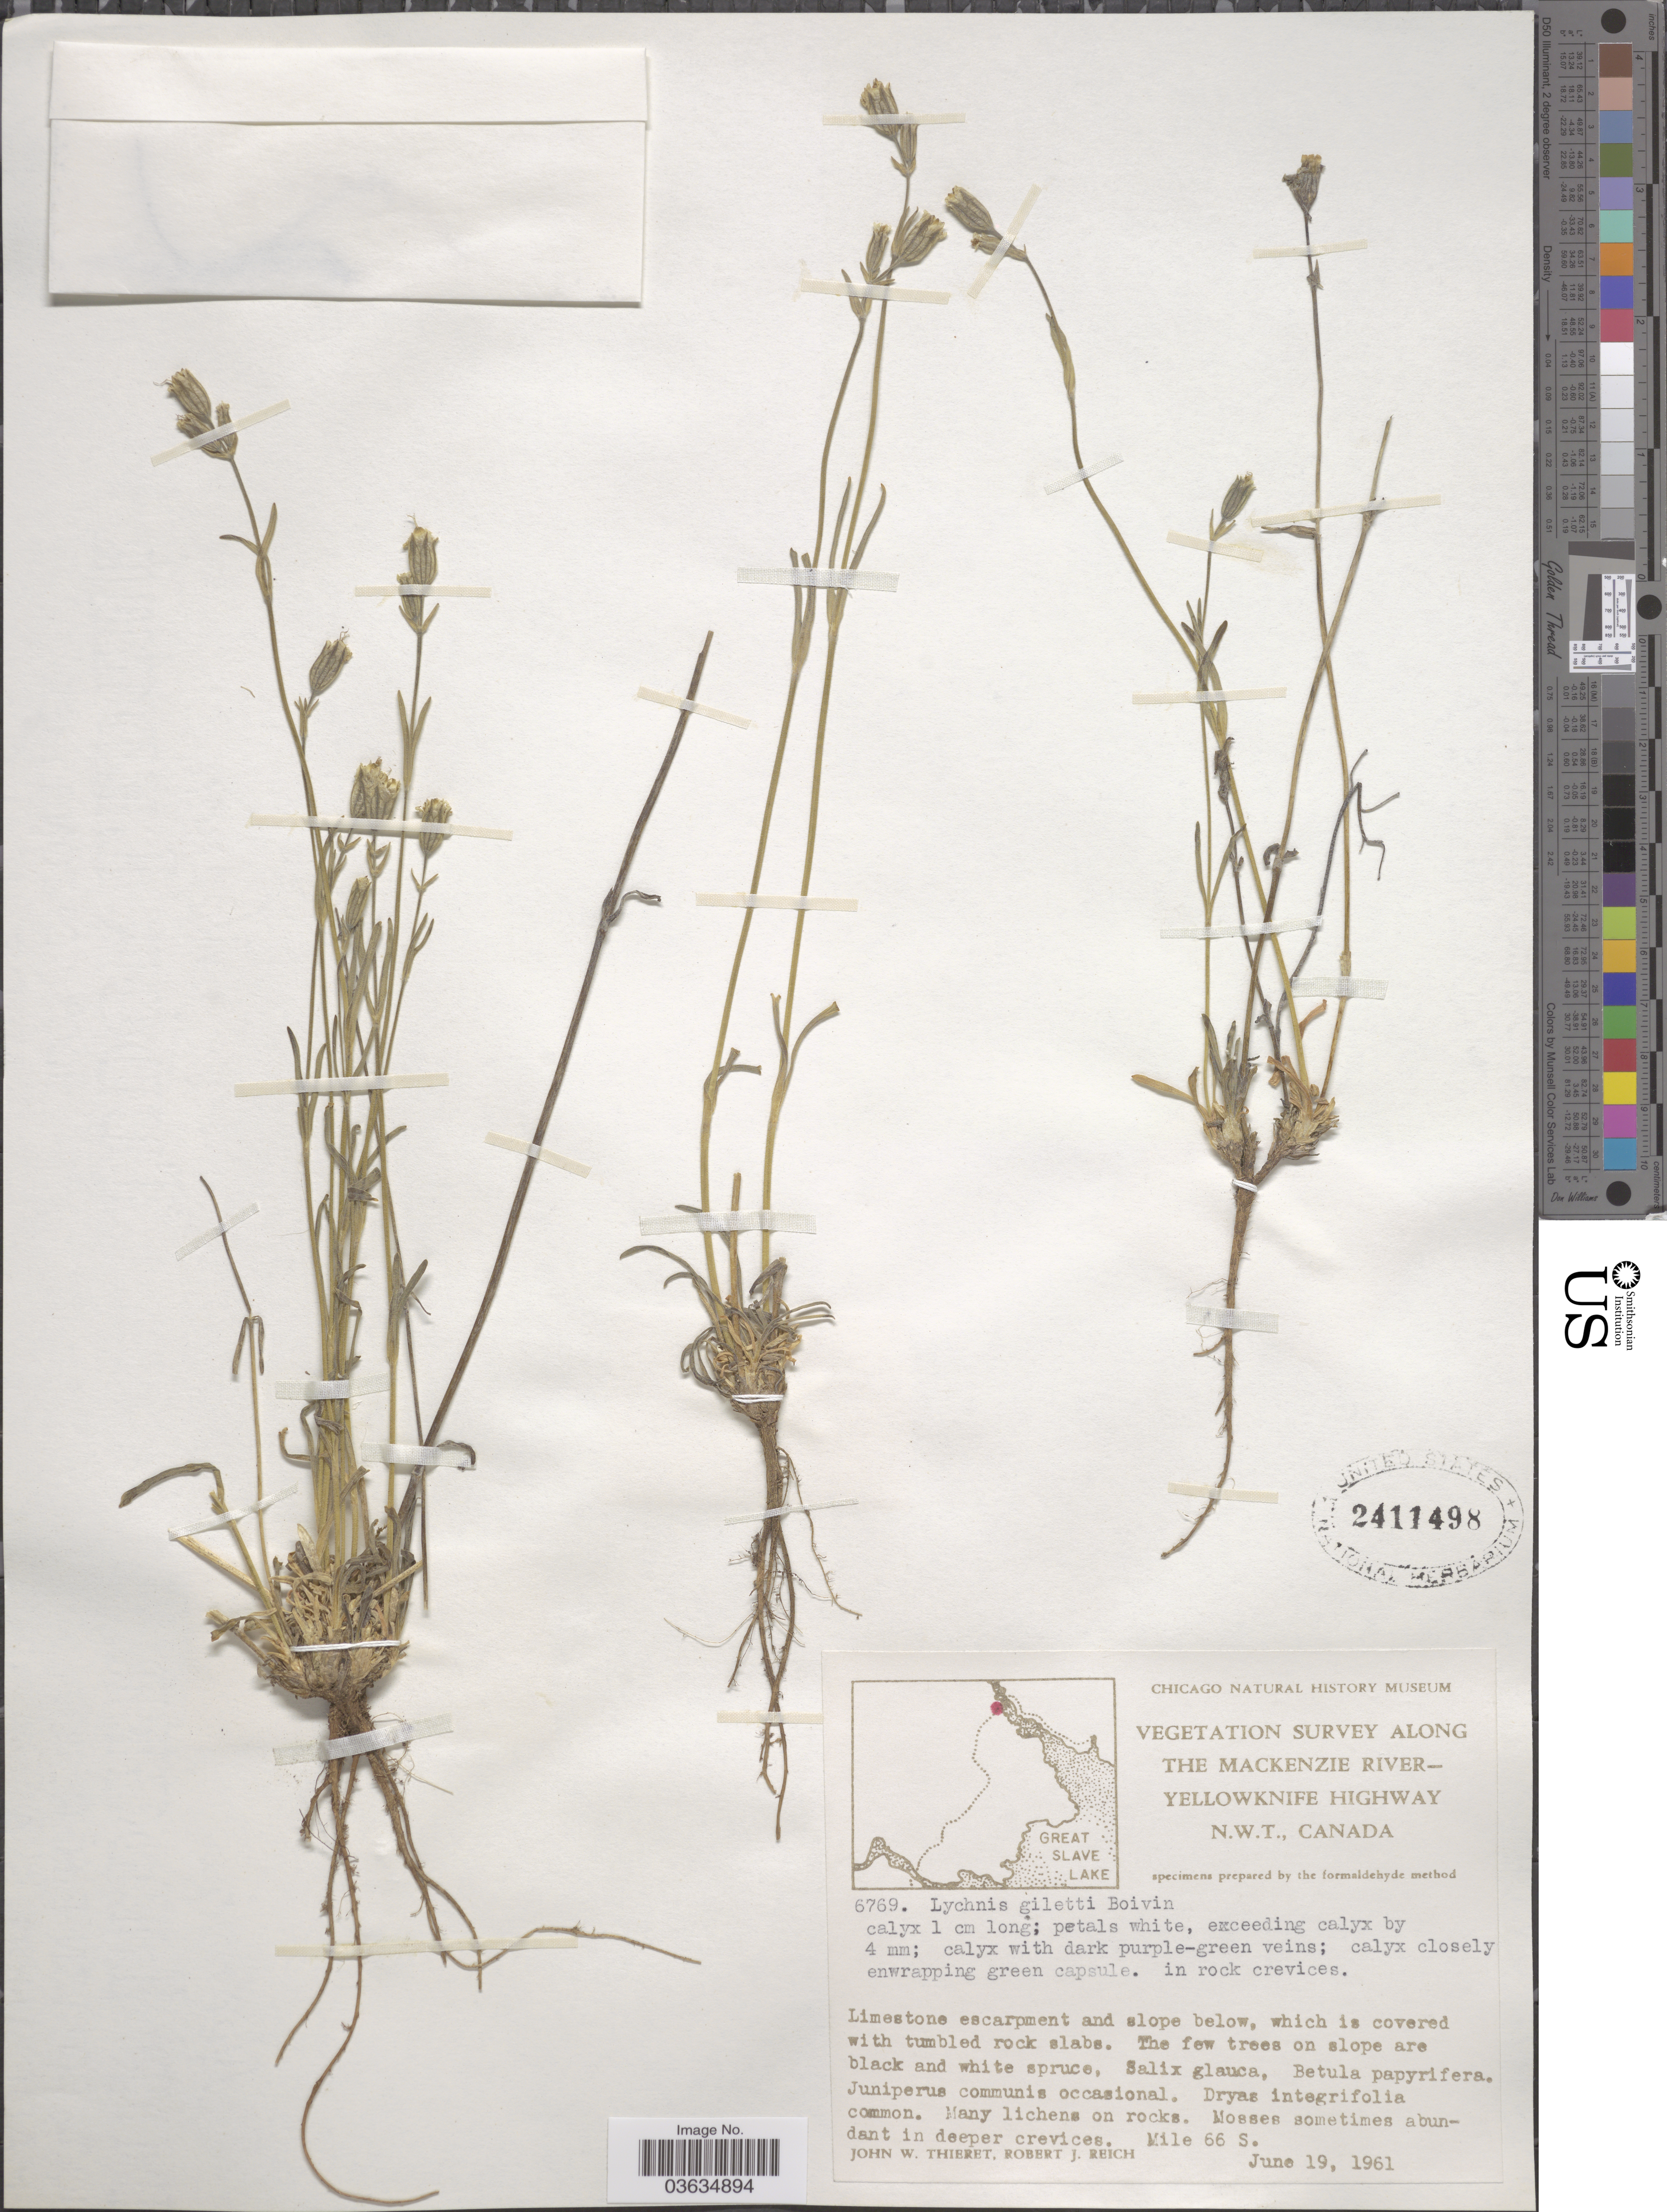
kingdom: Plantae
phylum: Tracheophyta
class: Magnoliopsida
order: Caryophyllales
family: Caryophyllaceae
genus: Silene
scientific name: Silene involucrata subsp. involucrata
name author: (Cham. & Schltdl.) Bocquet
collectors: J. W. Thieret & R. Reich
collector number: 6769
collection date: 1961-06-19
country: Canada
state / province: Northwest Territories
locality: The Mackenzie River-Yellowknife Highway. Mile 66 S.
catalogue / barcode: US 2411498